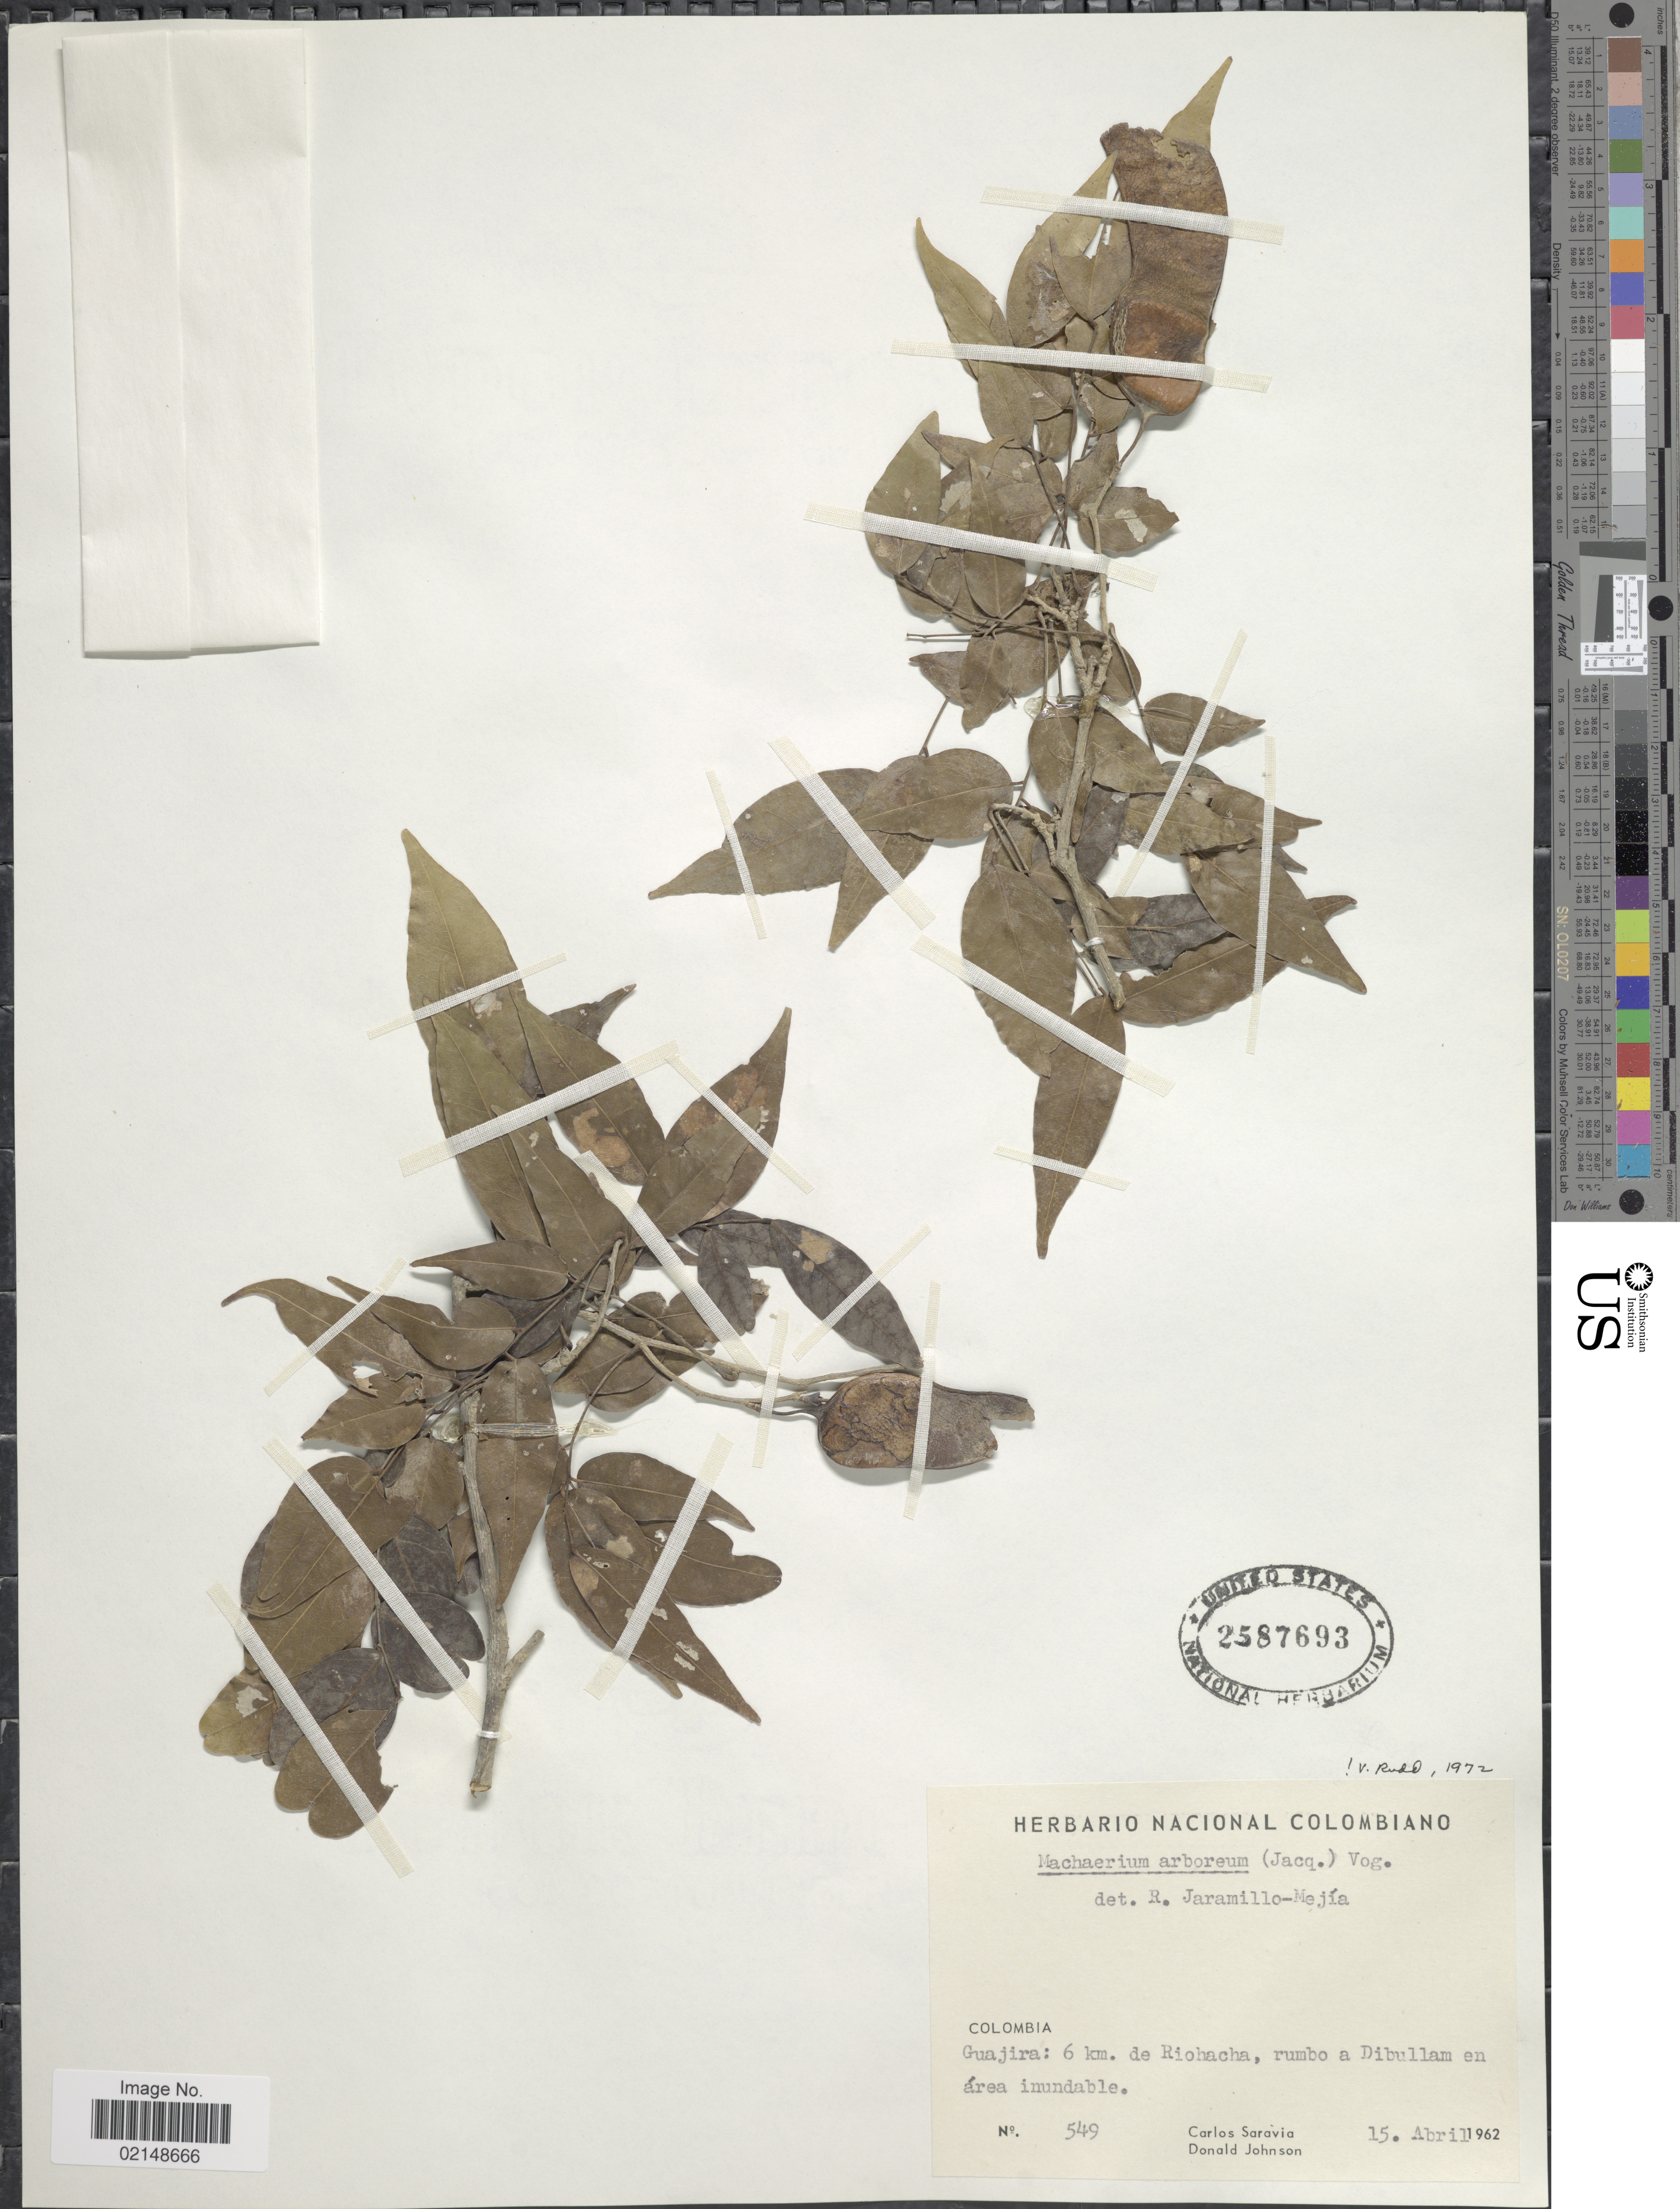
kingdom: Plantae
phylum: Tracheophyta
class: Magnoliopsida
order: Fabales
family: Fabaceae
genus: Machaerium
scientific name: Machaerium arboreum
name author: (Jacq.) Benth.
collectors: C. Saravia & D. Johnson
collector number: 549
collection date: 1962-04-15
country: Colombia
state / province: La Guajira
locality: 6 km de Riohacha, rumbo a Dibullam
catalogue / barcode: US 2587693